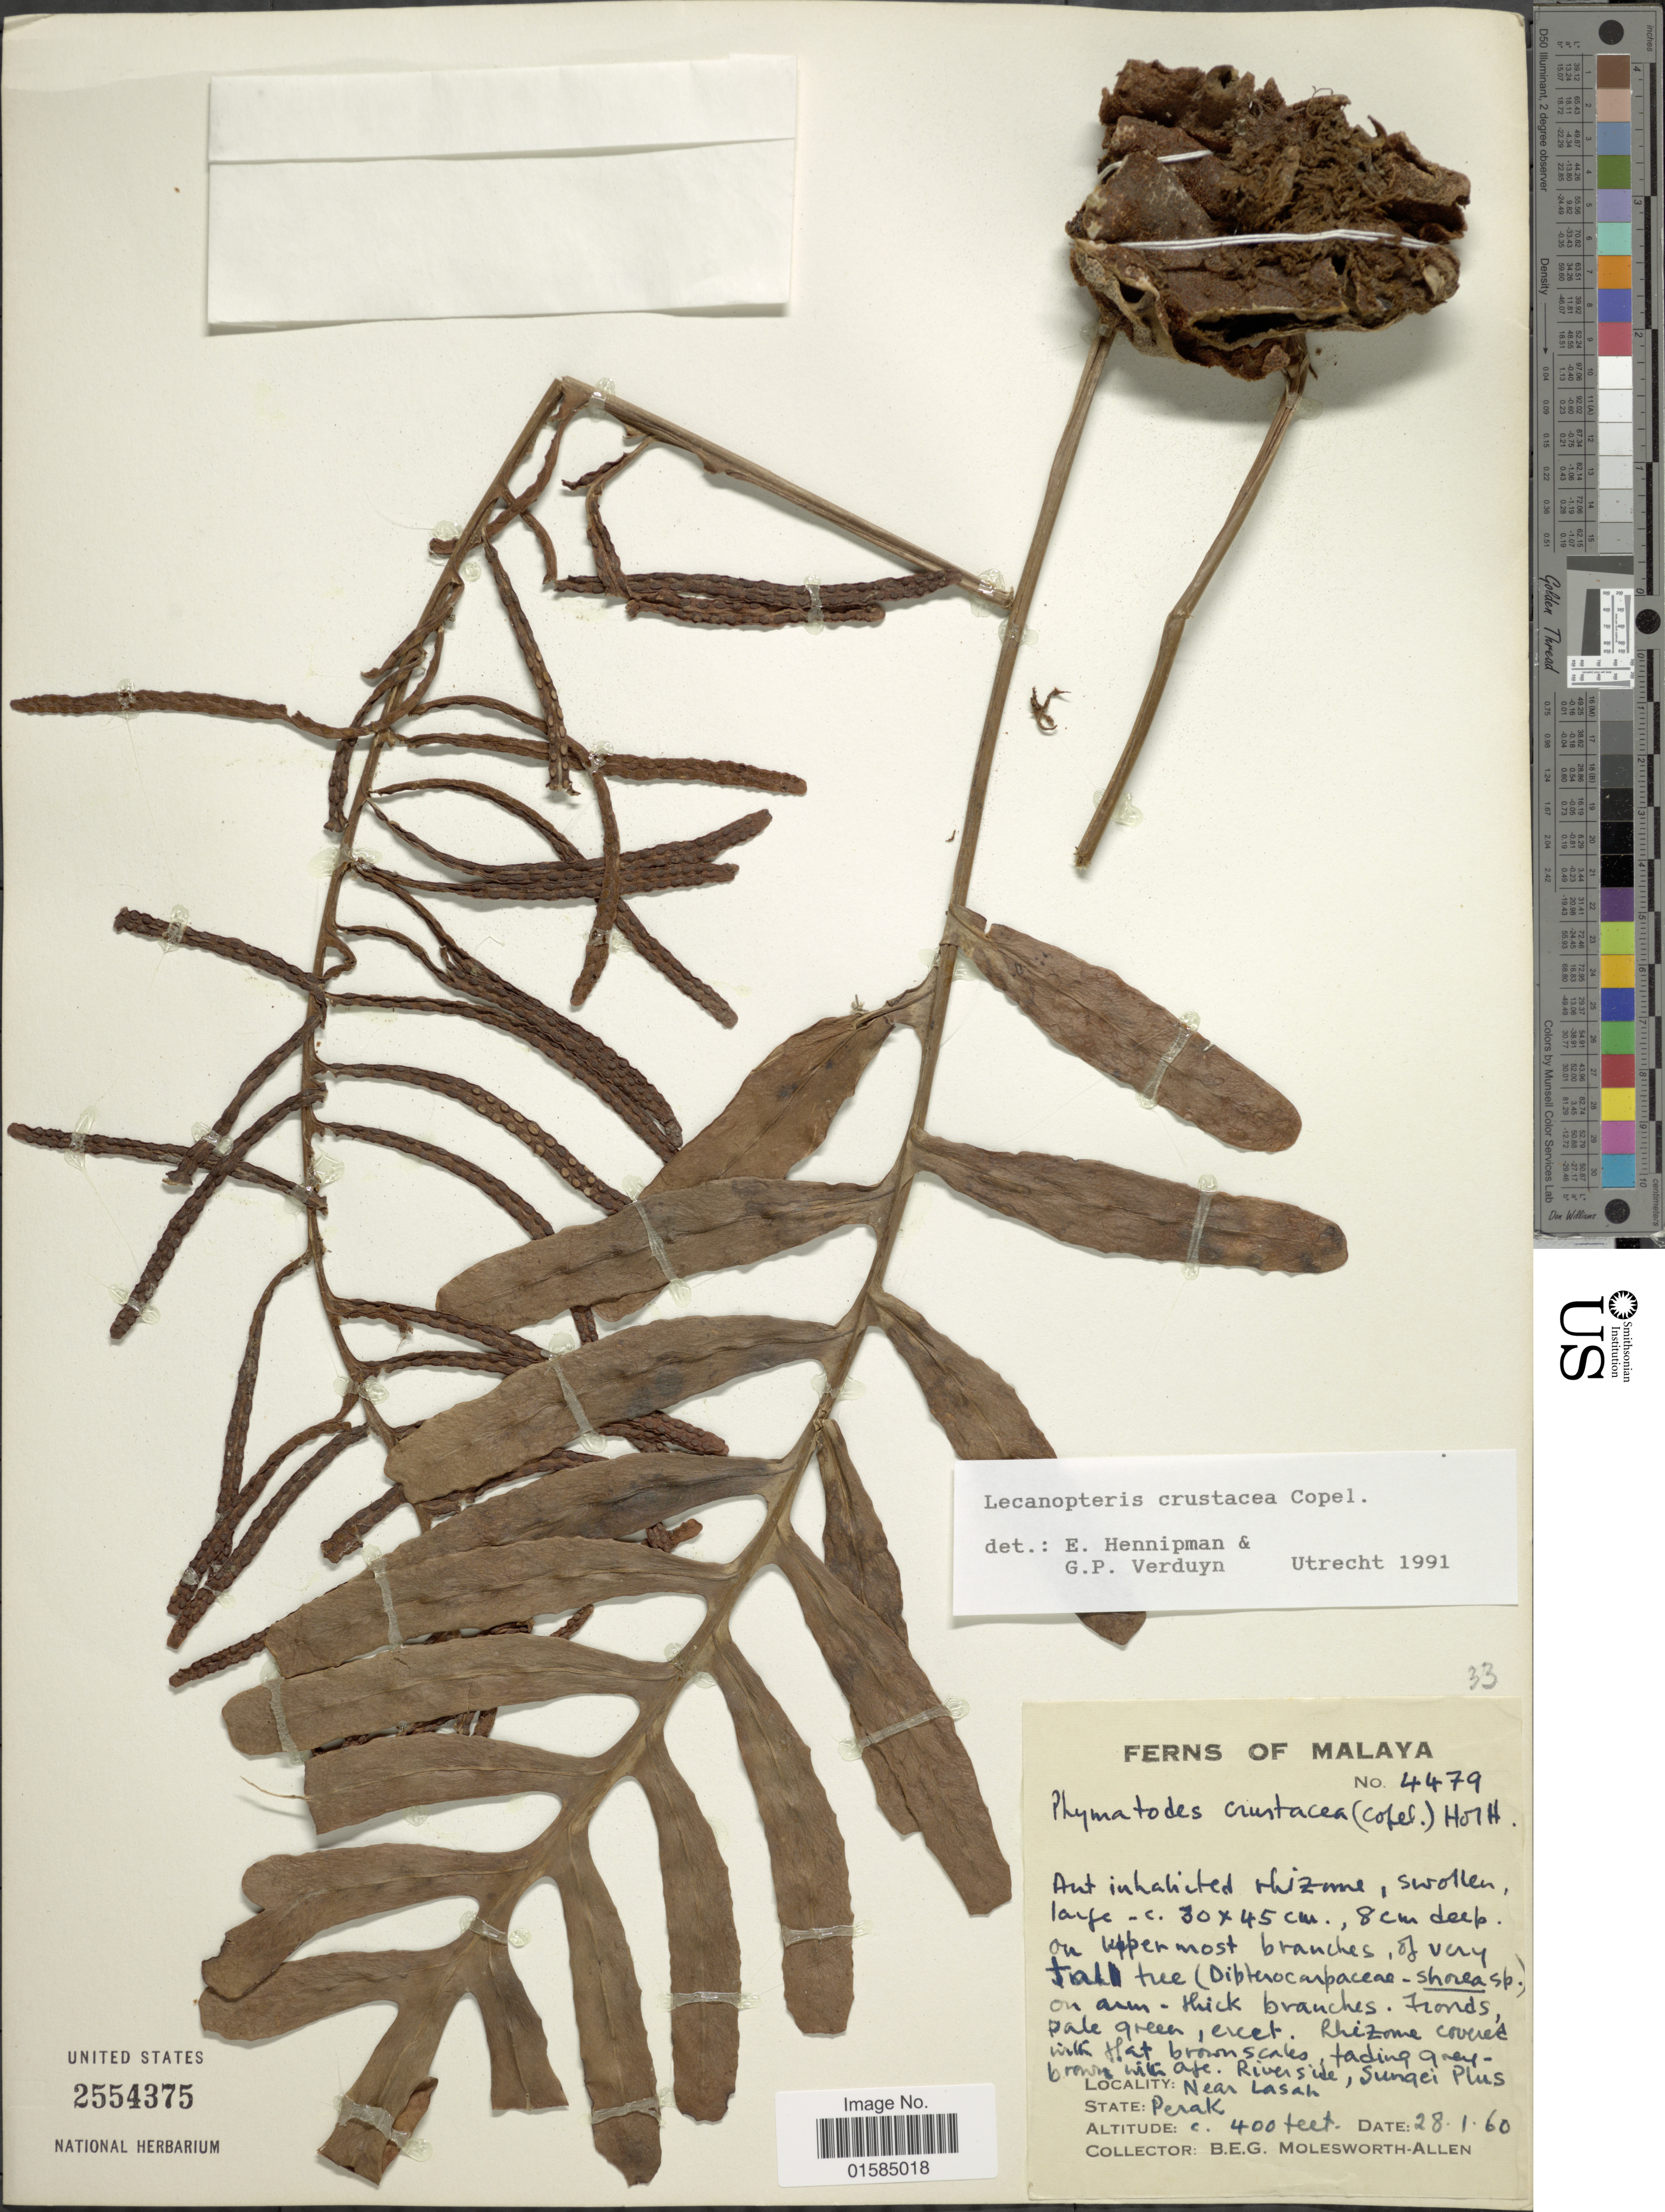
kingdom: Plantae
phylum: Tracheophyta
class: Polypodiopsida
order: Polypodiales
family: Polypodiaceae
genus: Lecanopteris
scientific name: Lecanopteris crustacea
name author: Copel.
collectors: B. E. G. Molesworth-Allen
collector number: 4479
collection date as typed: Transcribed d/m/y: 28/1/60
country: Malaysia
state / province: Perak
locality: Malaya, Riverside, Sungei Plus, near Lasah, Perak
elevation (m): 122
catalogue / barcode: US 2554375